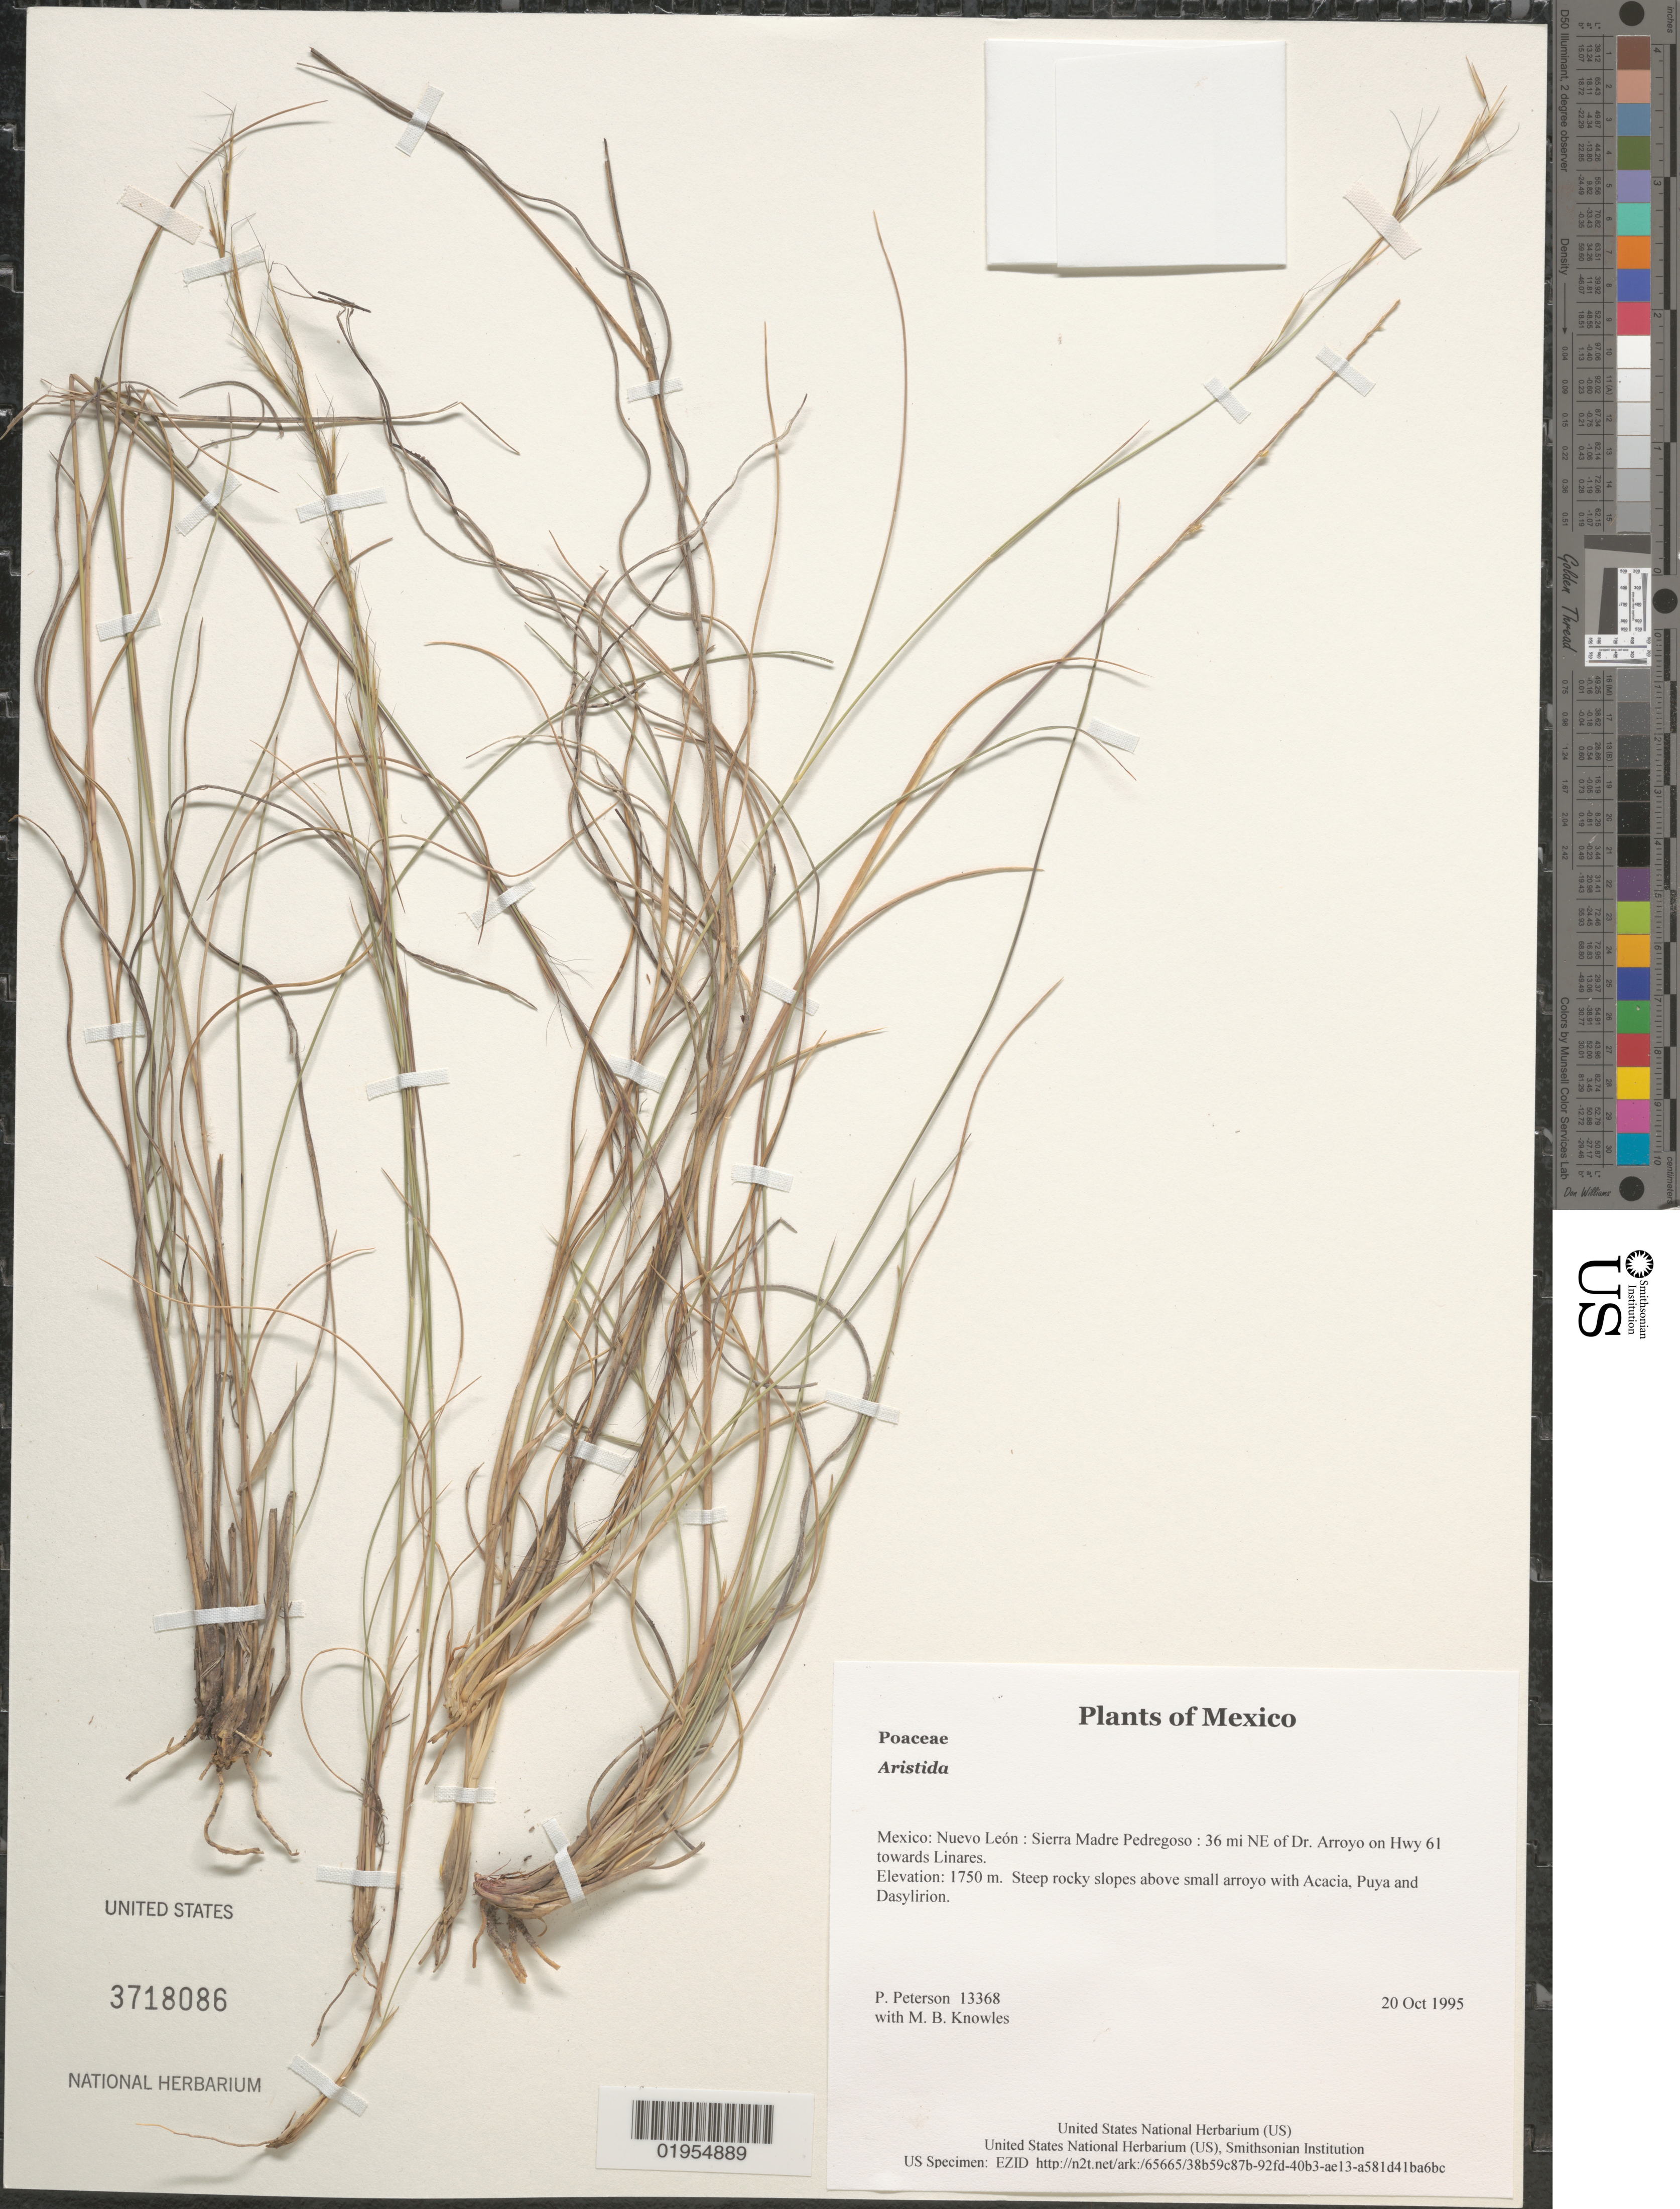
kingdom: Plantae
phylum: Tracheophyta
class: Liliopsida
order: Poales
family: Poaceae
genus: Aristida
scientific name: Aristida sp.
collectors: P. M. Peterson & M. B. Knowles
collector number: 13368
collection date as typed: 20 Oct 1995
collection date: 1995-10-20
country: Mexico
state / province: Nuevo León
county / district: Sierra Madre Pedregoso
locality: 36 mi NE of Dr. Arroyo on Hwy 61 towards Linares.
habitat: Steep rocky slopes above small arroyo with Acacia, Puya and Dasylirion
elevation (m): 1750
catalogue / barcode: US 3718086